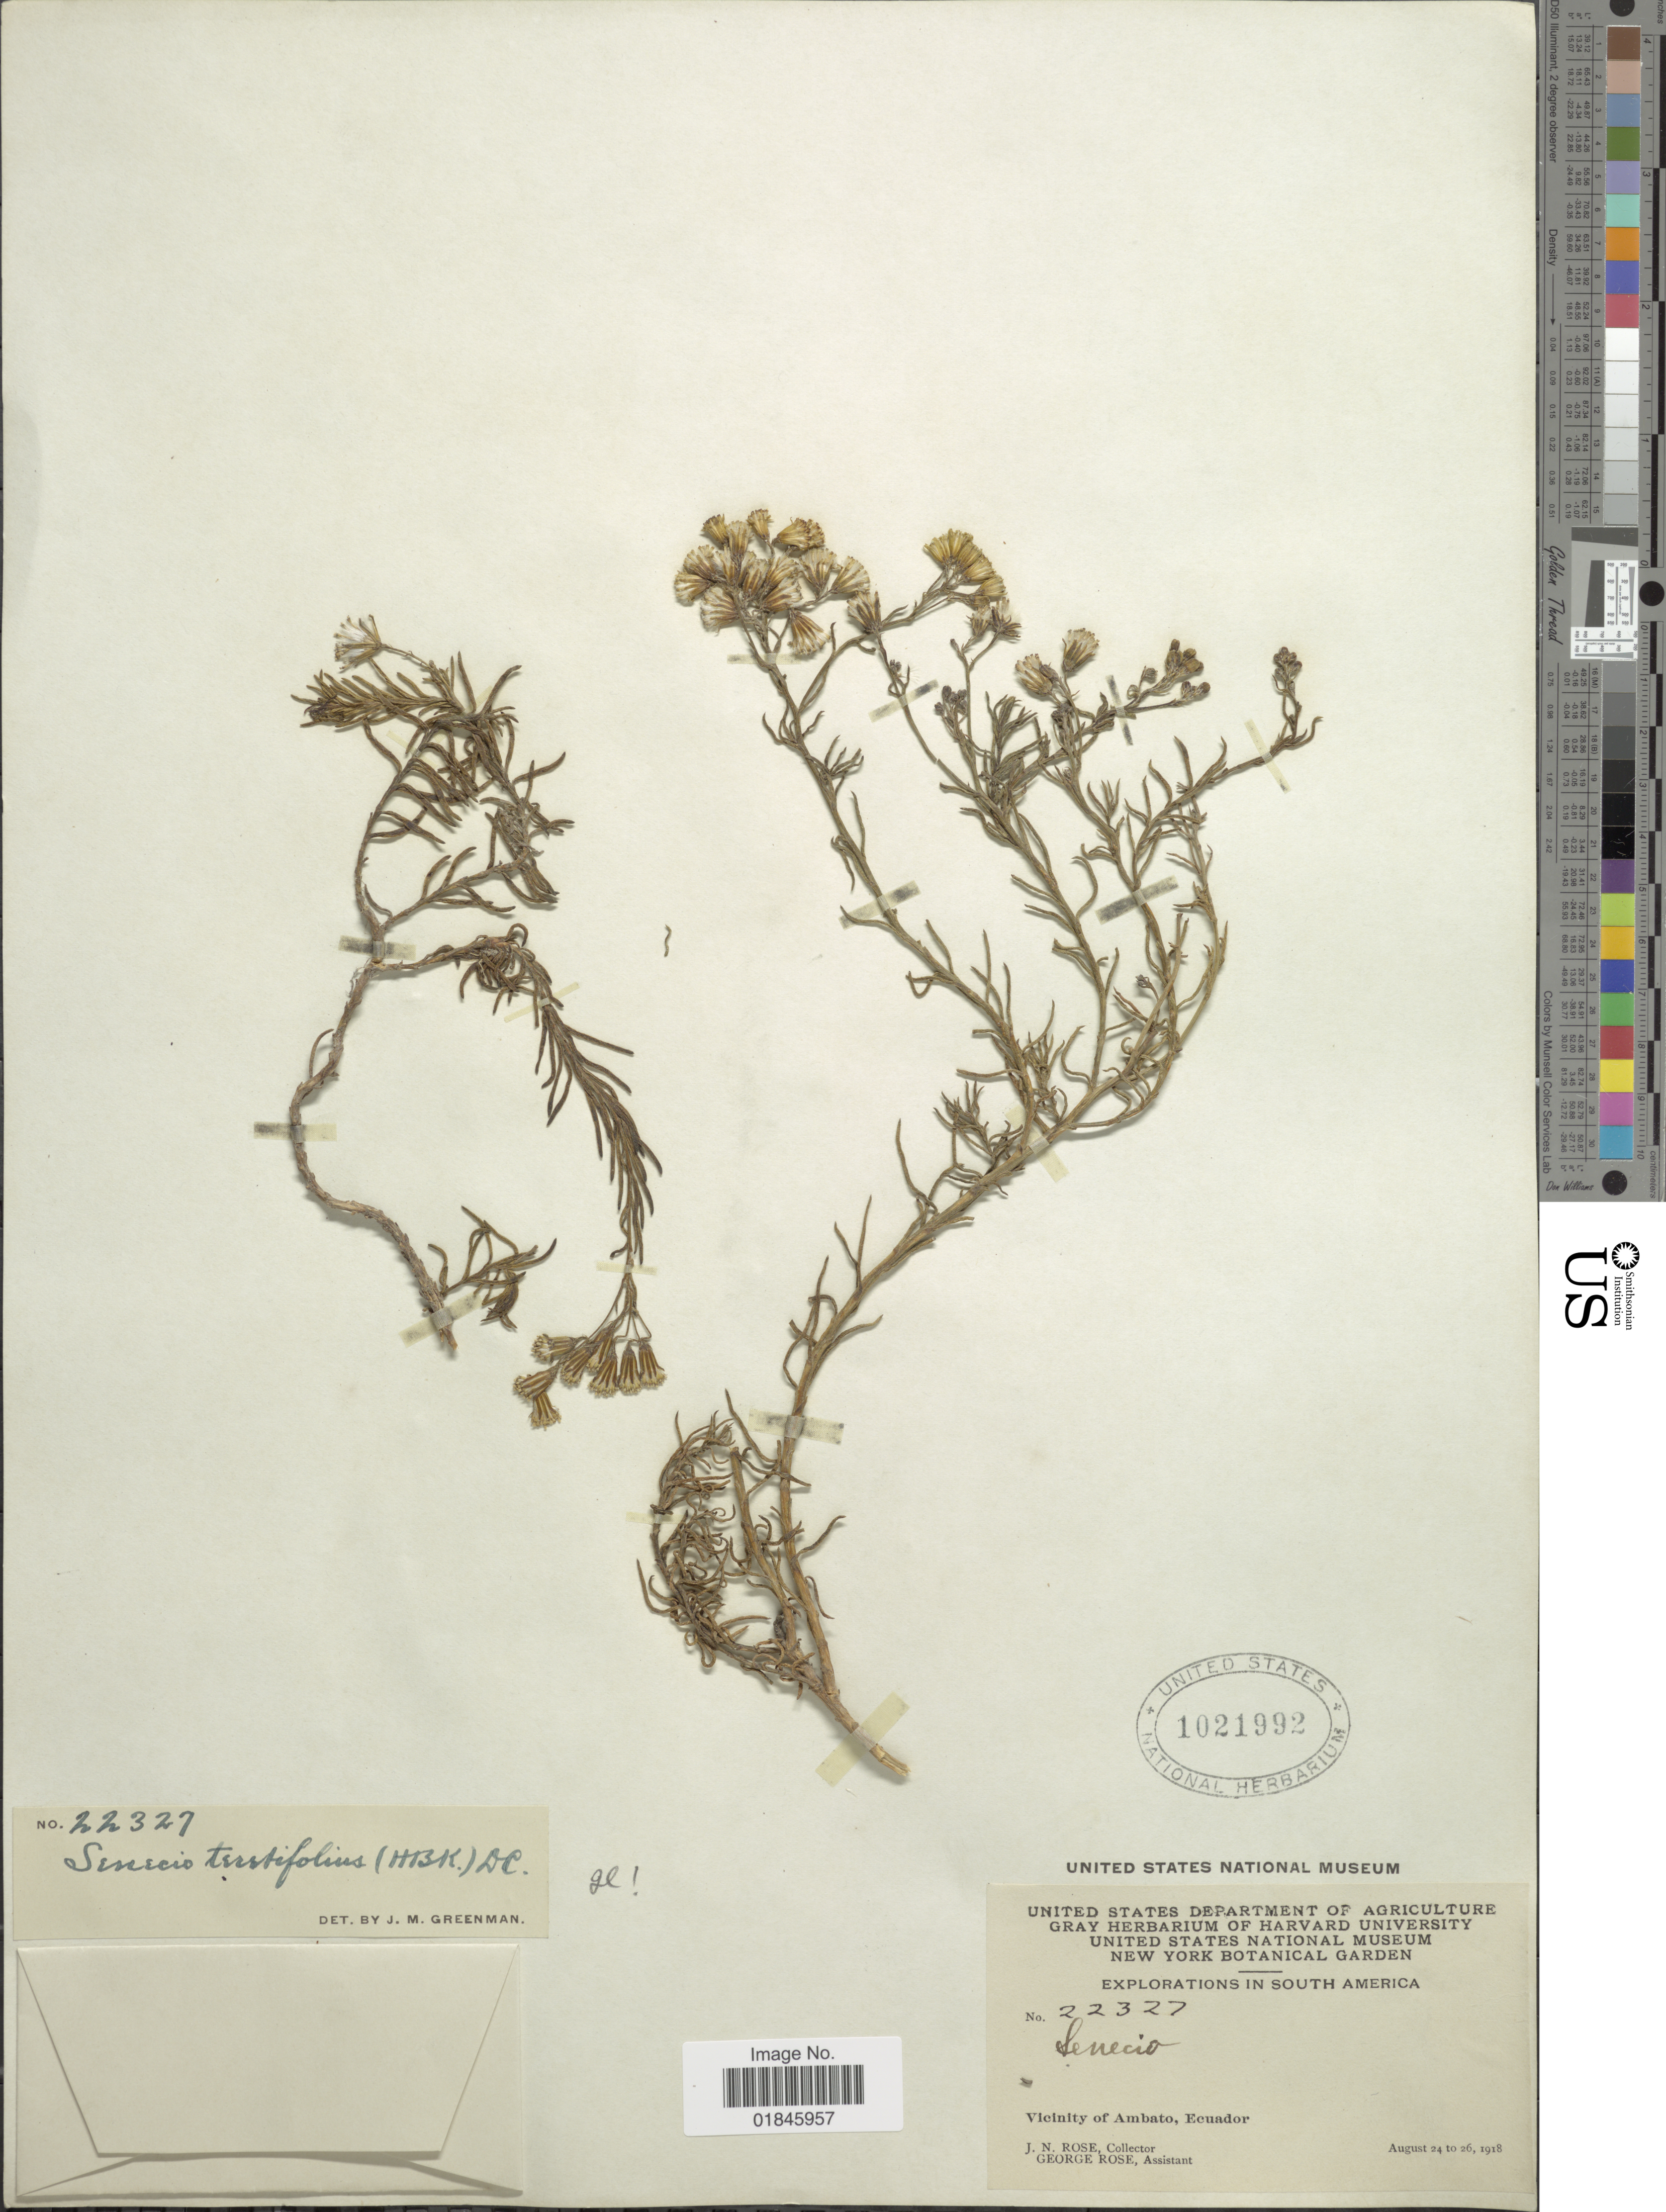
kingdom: Plantae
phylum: Tracheophyta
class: Magnoliopsida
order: Asterales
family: Asteraceae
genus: Pentacalia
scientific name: Pentacalia teretifolia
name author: (Kunth) Cuatrec.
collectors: J. N. Rose & G. Rose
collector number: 22327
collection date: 1918-08-24/1918-08-26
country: Ecuador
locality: Vicinity of Ambato, Ecuador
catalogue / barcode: US 1021992